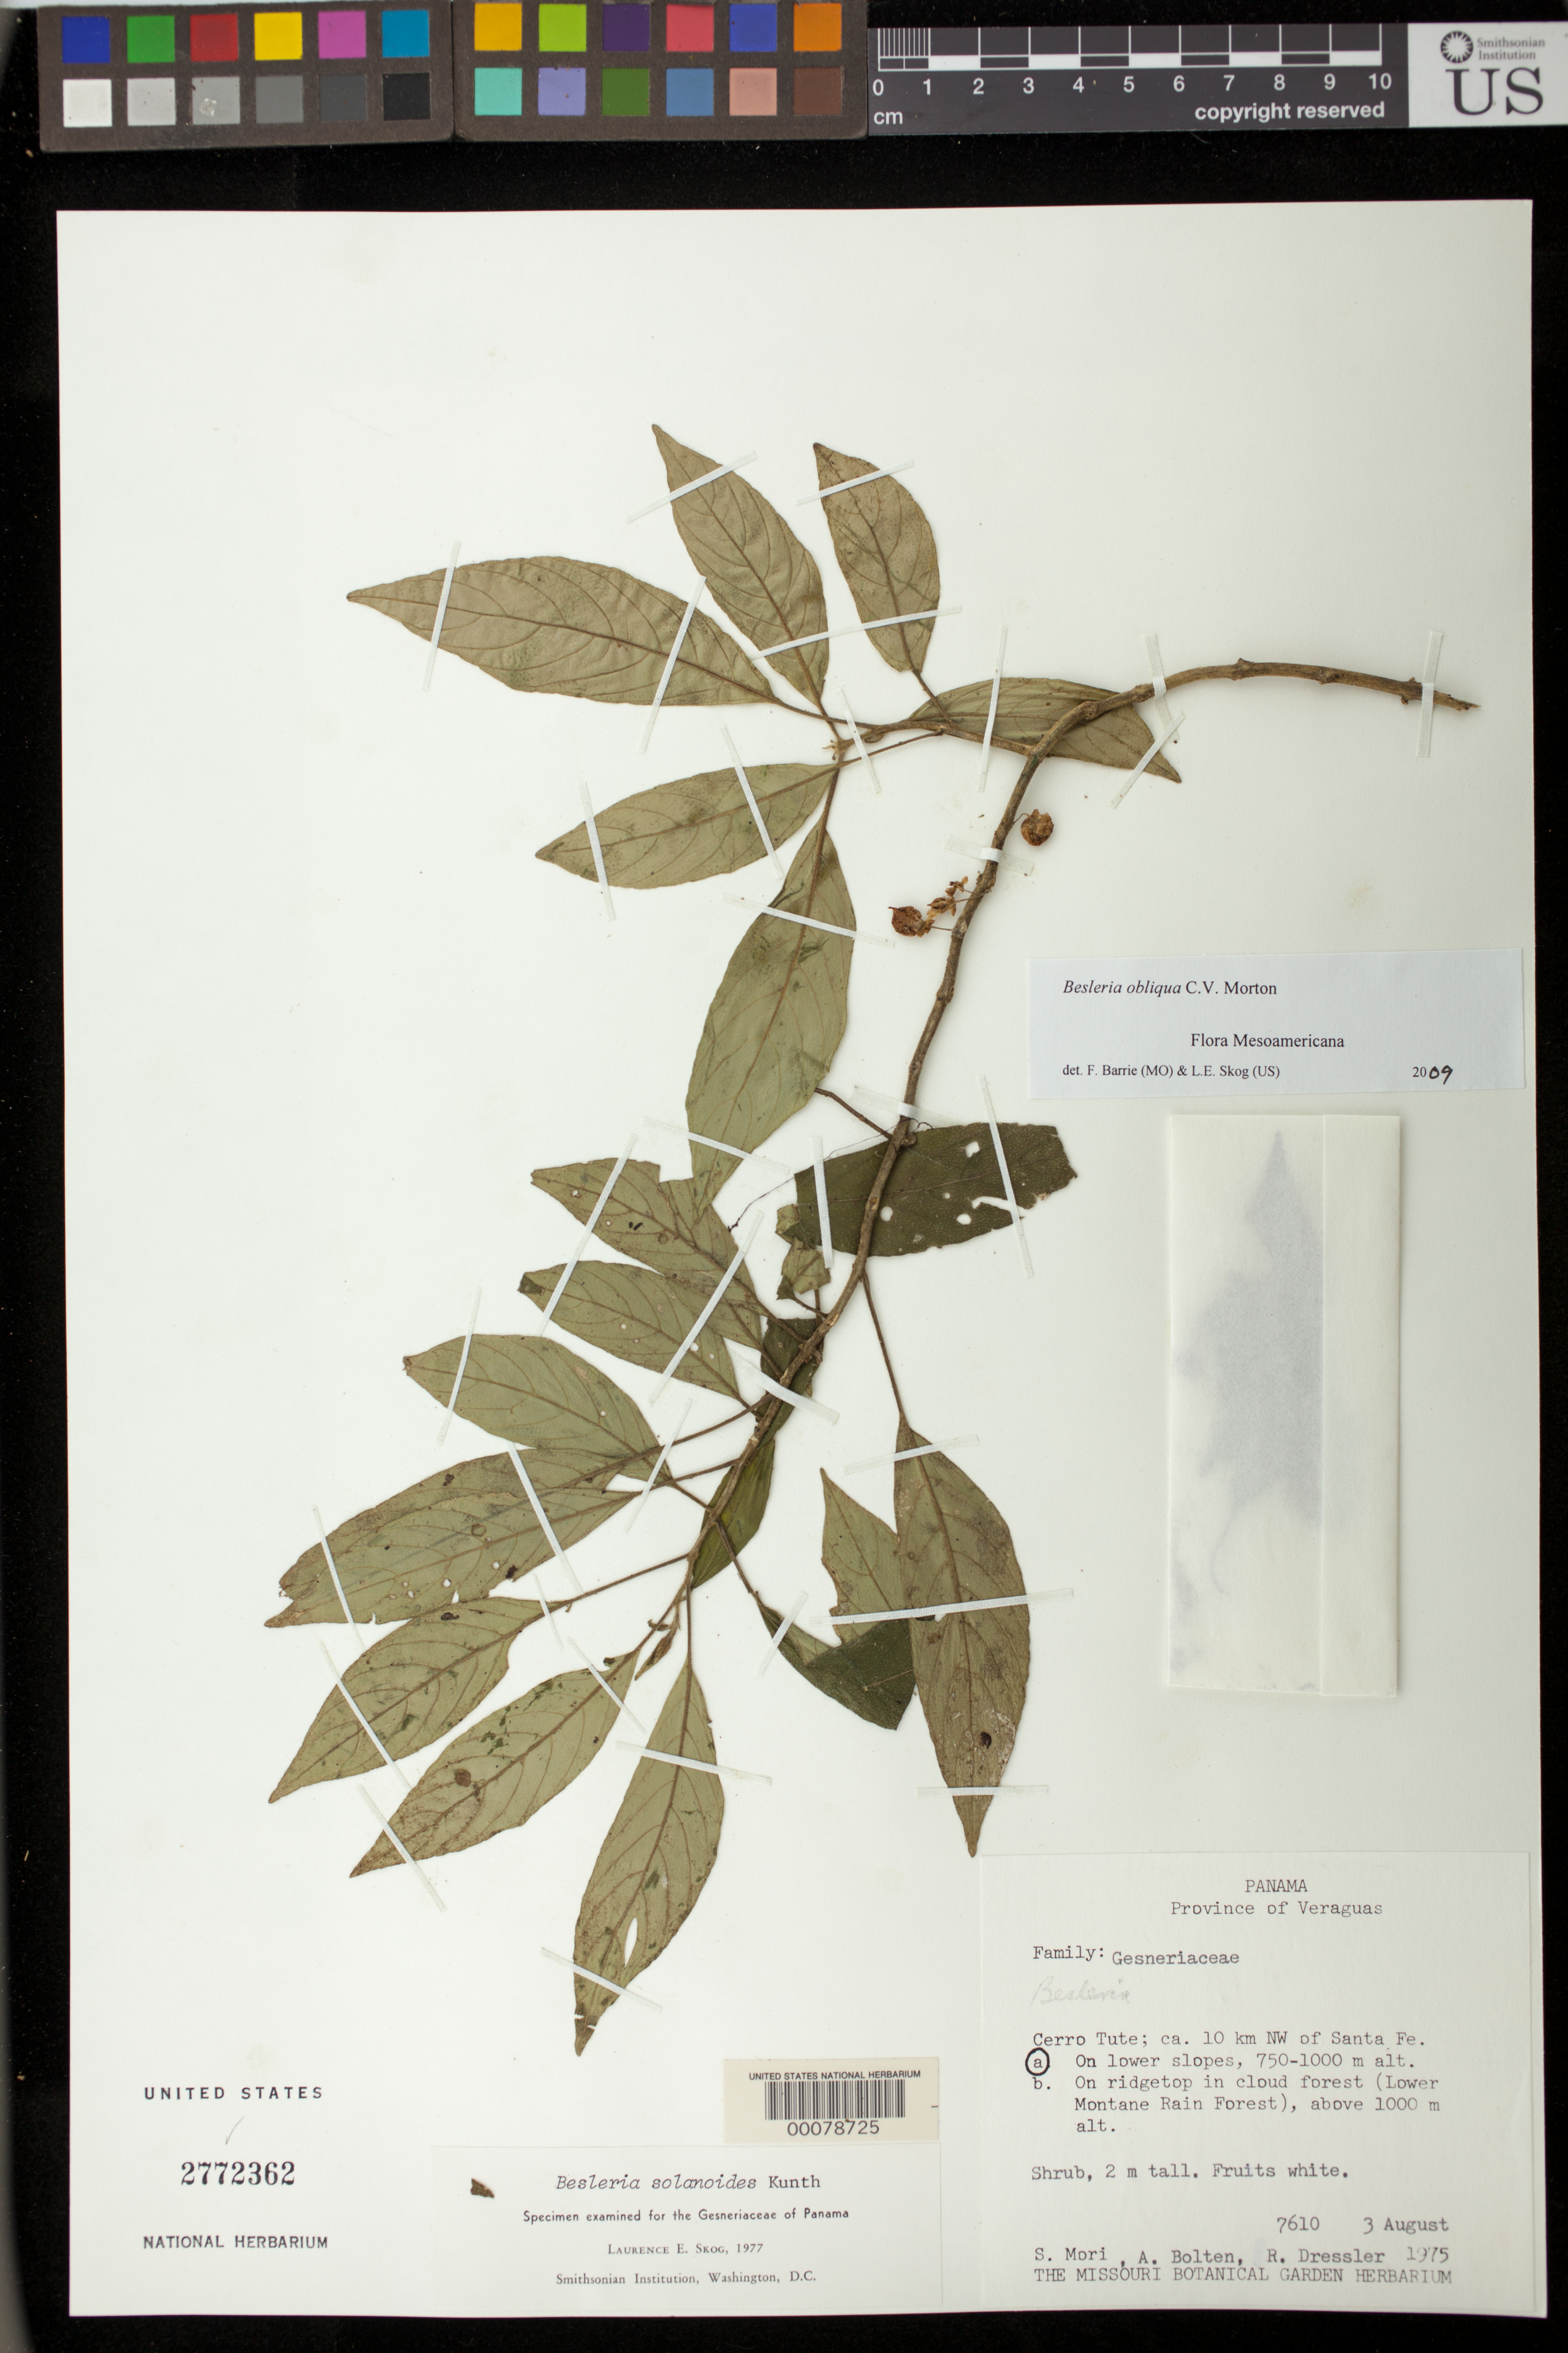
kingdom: Plantae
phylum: Tracheophyta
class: Magnoliopsida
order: Lamiales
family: Gesneriaceae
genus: Besleria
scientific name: Besleria obliqua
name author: C.V. Morton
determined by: Barrie, F. R.; Skog, Laurence E.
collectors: S. Mori, A. Bolten & R. Dressler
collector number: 7610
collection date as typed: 03 Aug 1975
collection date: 1975-08-03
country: Panama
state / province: Veraguas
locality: Cerro Tute, ca. 10 km NW of Santa Fe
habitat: On lower slopes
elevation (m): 750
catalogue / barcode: US 2772362